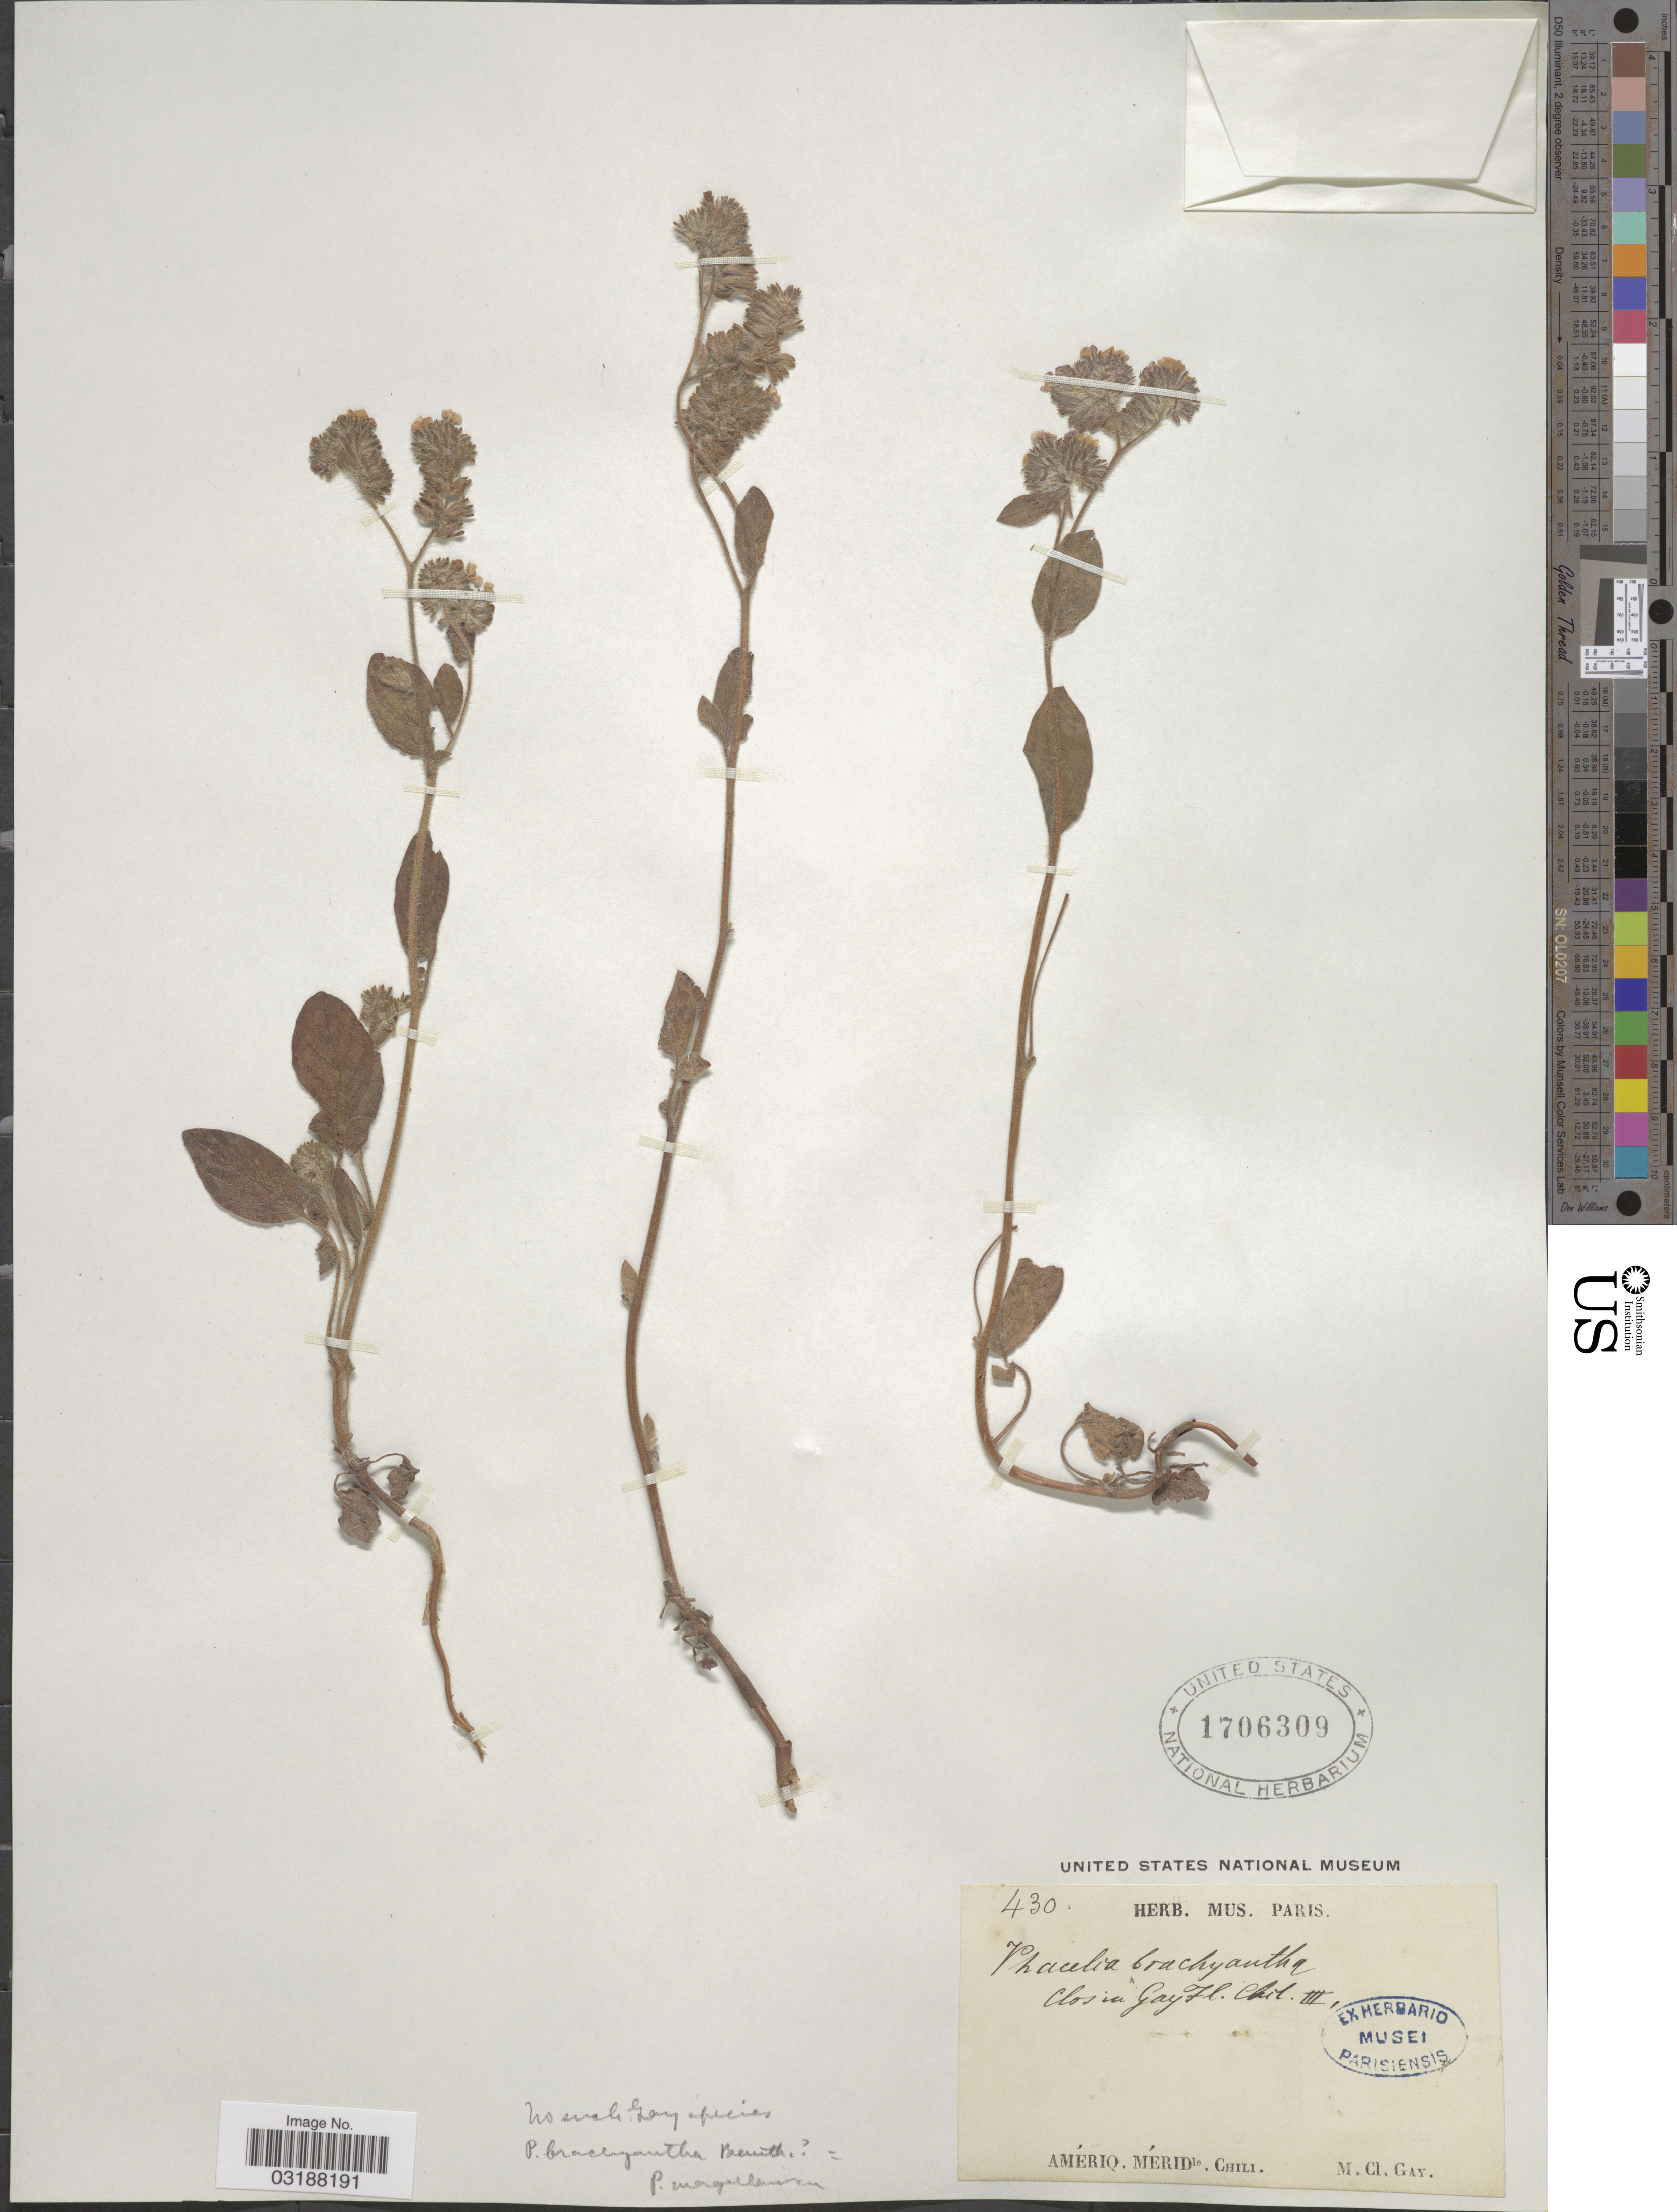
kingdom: Plantae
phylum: Tracheophyta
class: Magnoliopsida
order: Boraginales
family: Hydrophyllaceae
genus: Phacelia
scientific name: Phacelia magellanica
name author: (Lam.) Coville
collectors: M. Gay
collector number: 430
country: Chile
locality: Amériq. Meridle., Chili.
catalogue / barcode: US 1706309